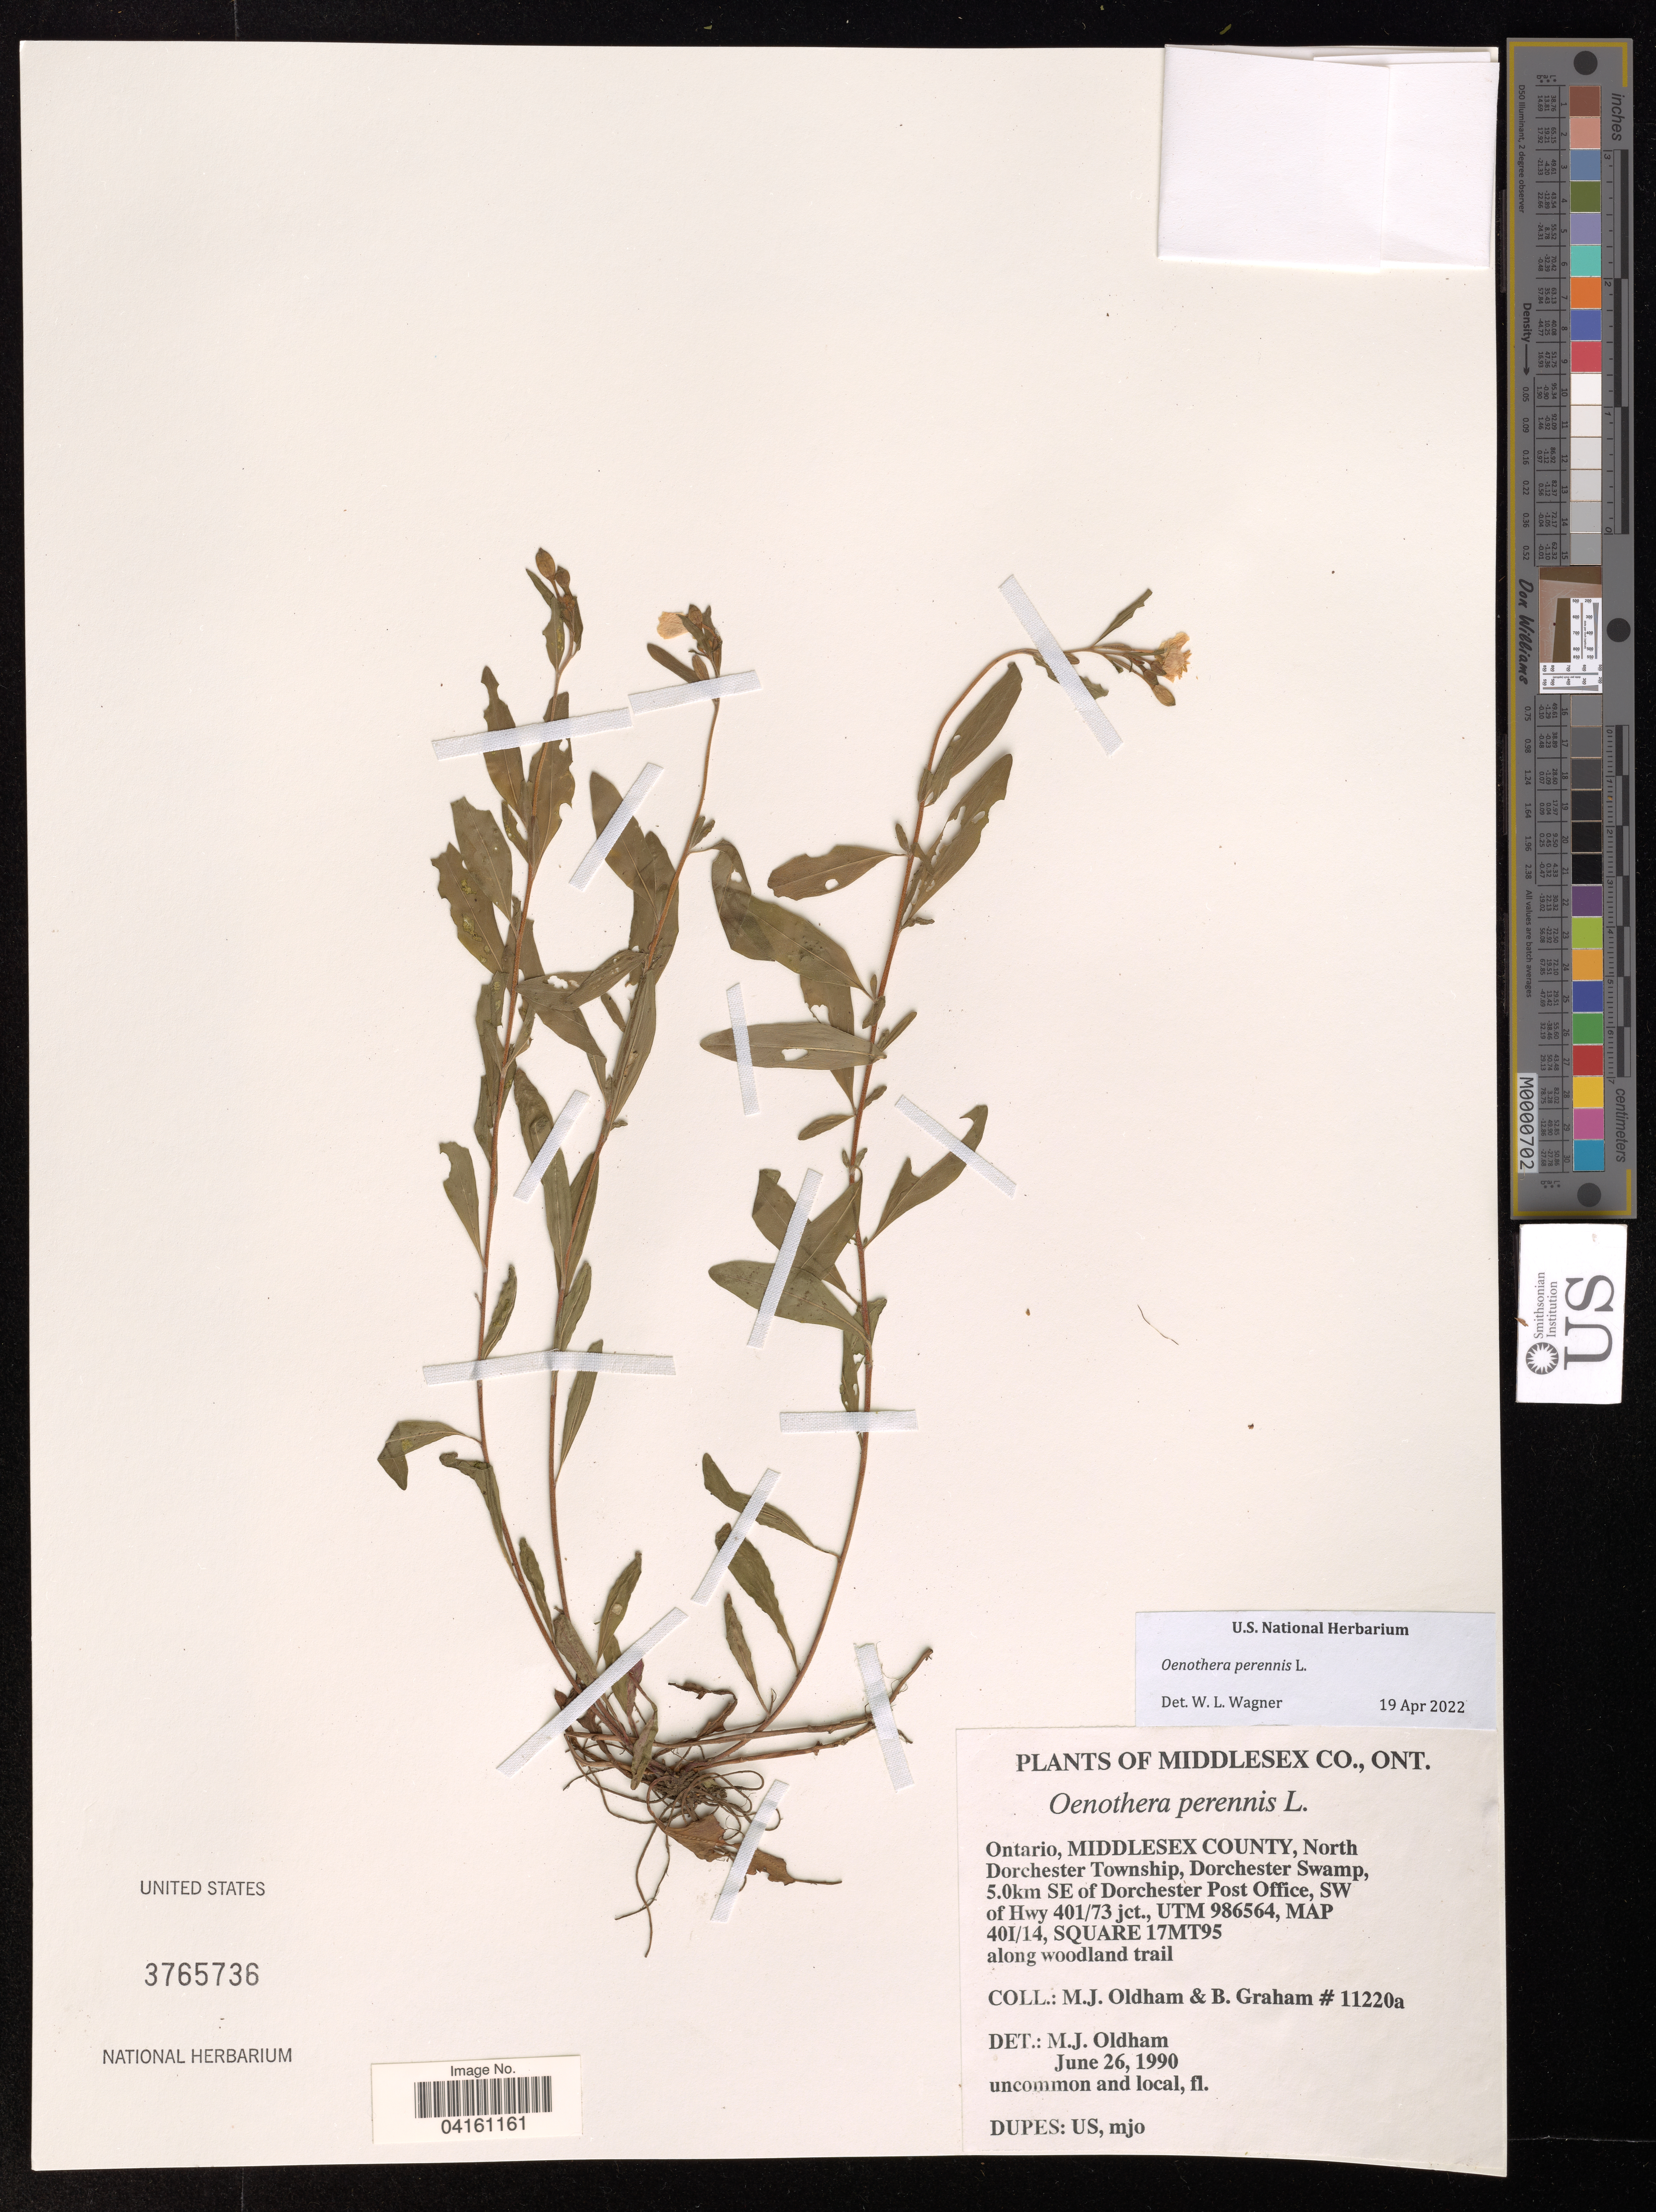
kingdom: Plantae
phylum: Tracheophyta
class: Magnoliopsida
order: Myrtales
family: Onagraceae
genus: Oenothera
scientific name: Oenothera perennis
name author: L.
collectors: M. Oldham & B. Graham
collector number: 11220a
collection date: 1990-06-26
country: Canada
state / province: Ontario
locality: Middlesex County, North Dorchester Township, Dorchester Swamp, 5.0km SE of Dorchester Post Office, SW of Hwy 401/73 jct., UTM 986564, MAP 40I/14, SQUARE 17MT95.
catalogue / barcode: US 3765736